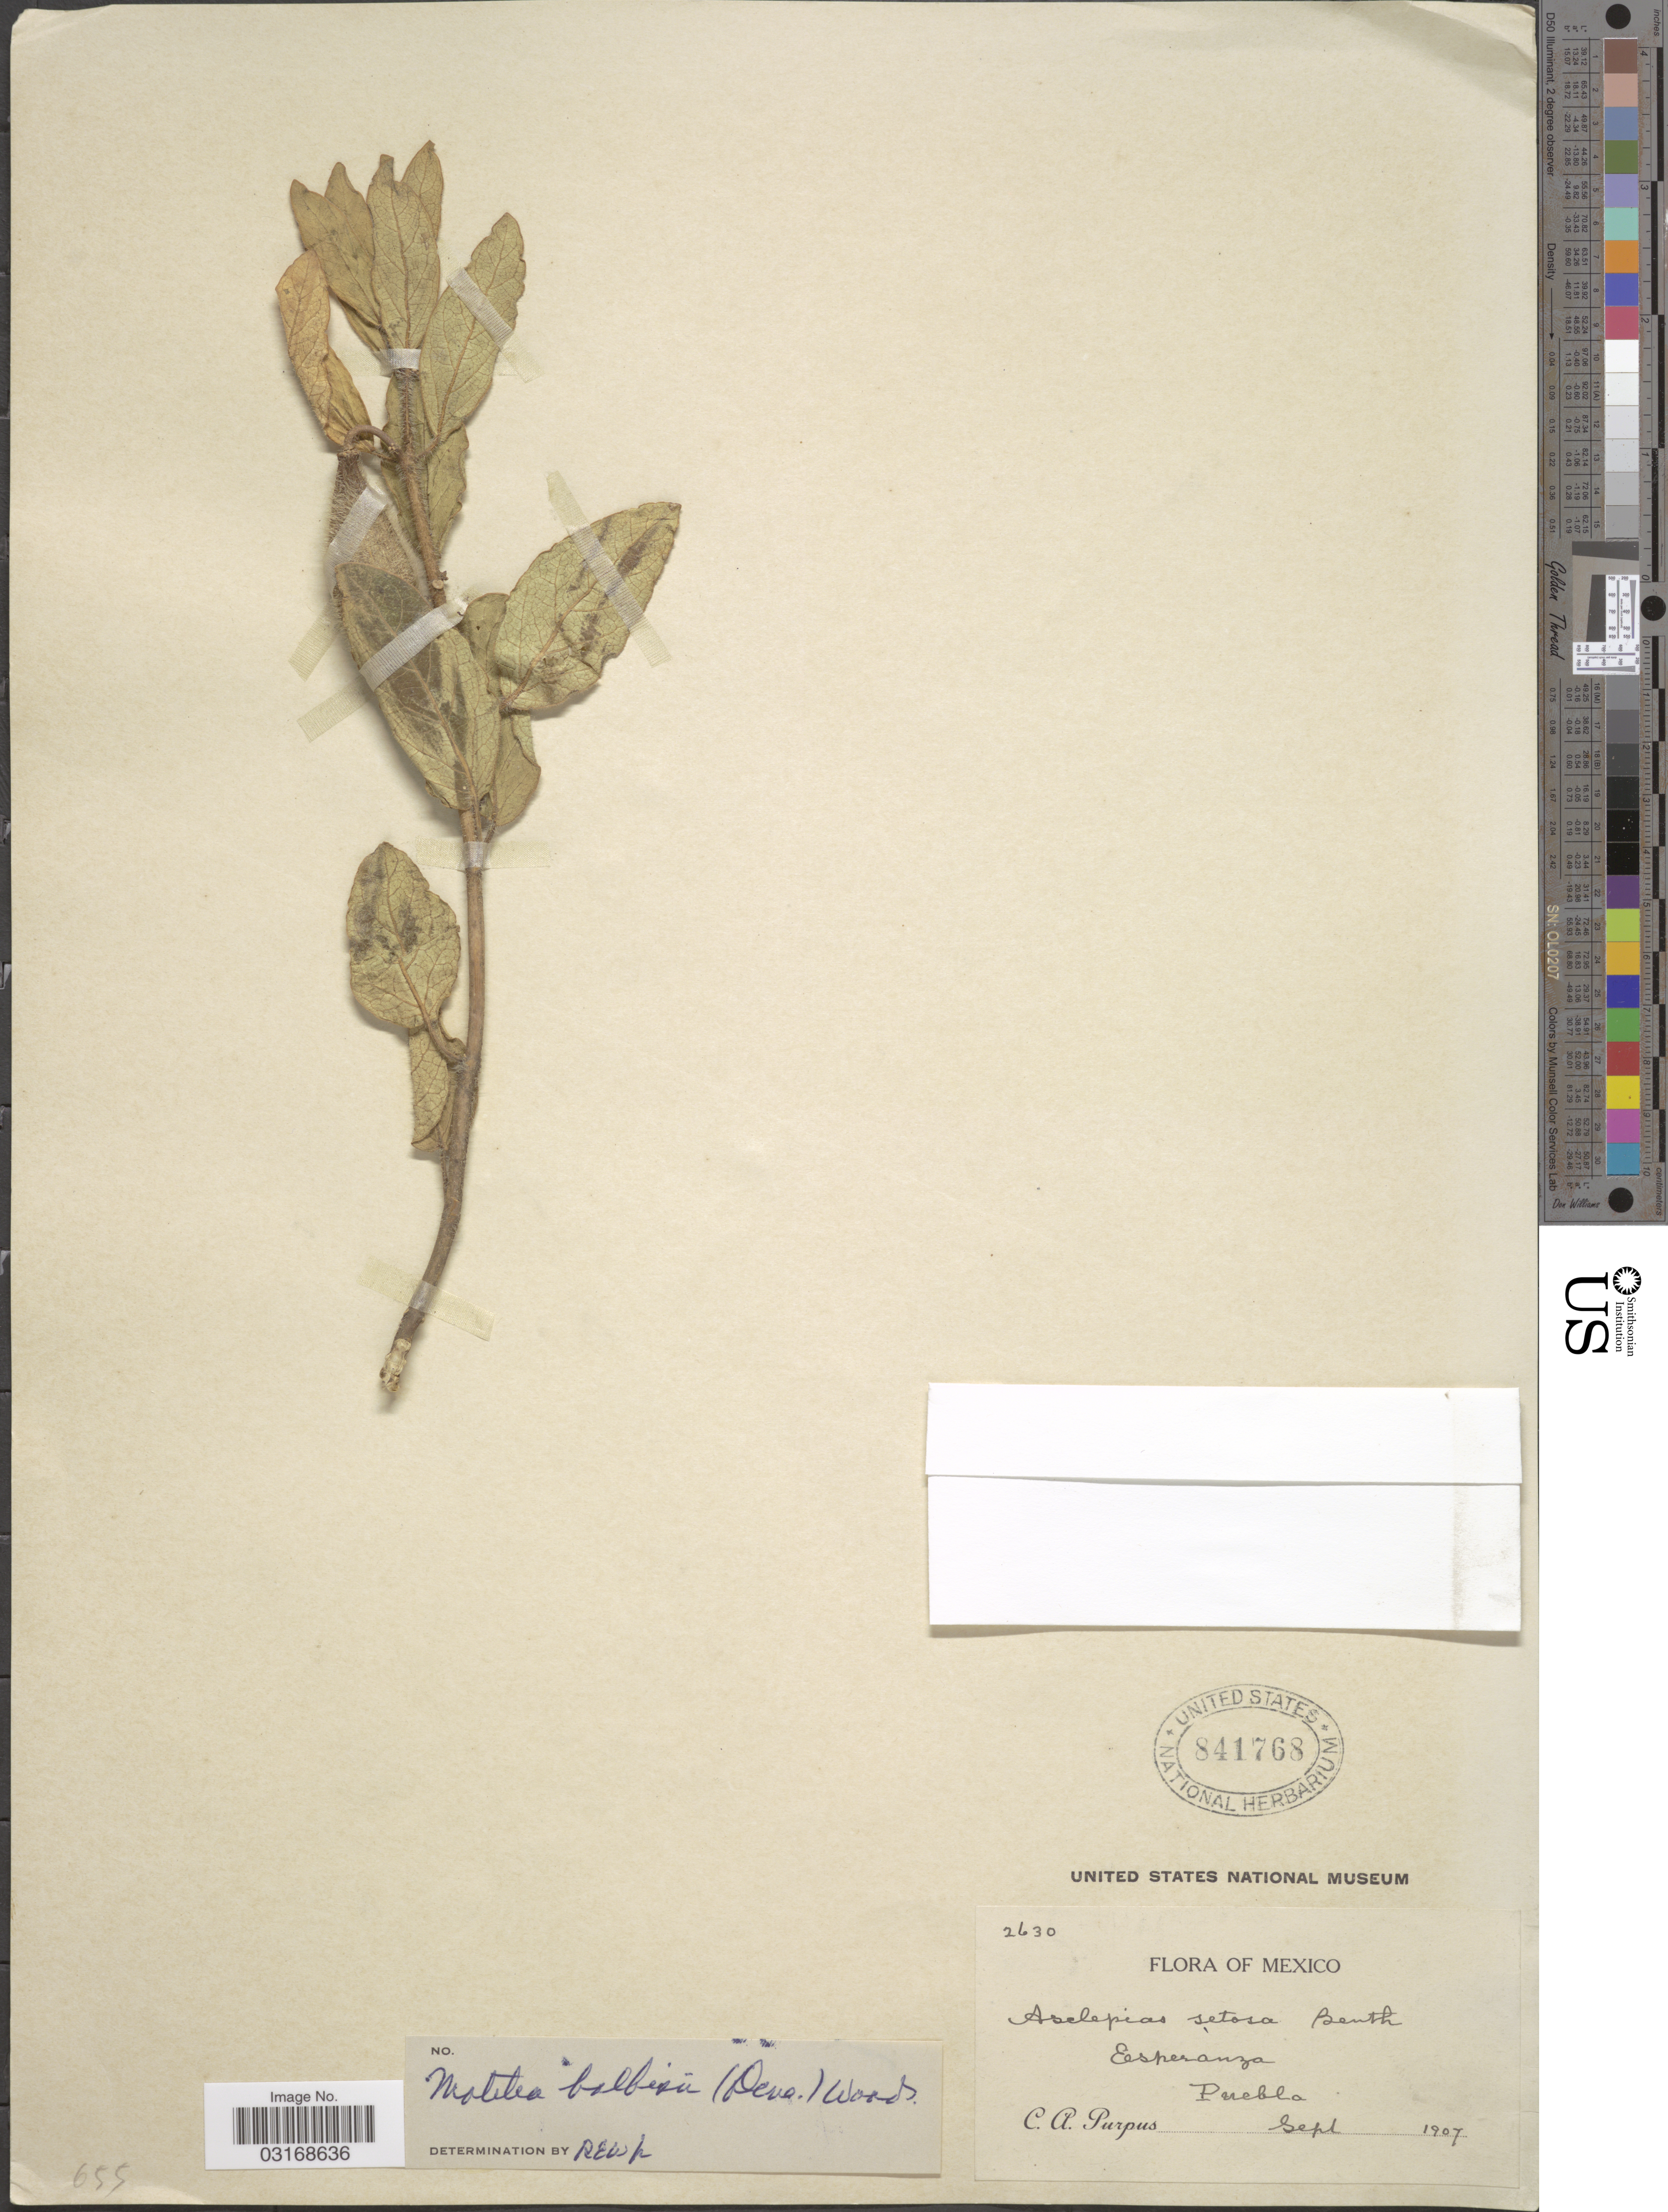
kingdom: Plantae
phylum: Tracheophyta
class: Magnoliopsida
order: Gentianales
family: Apocynaceae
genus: Matelea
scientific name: Matelea balbisii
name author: Woodson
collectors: C. A. Purpus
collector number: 2630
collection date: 1907-09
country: Mexico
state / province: Puebla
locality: Esperanza.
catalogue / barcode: US 841768